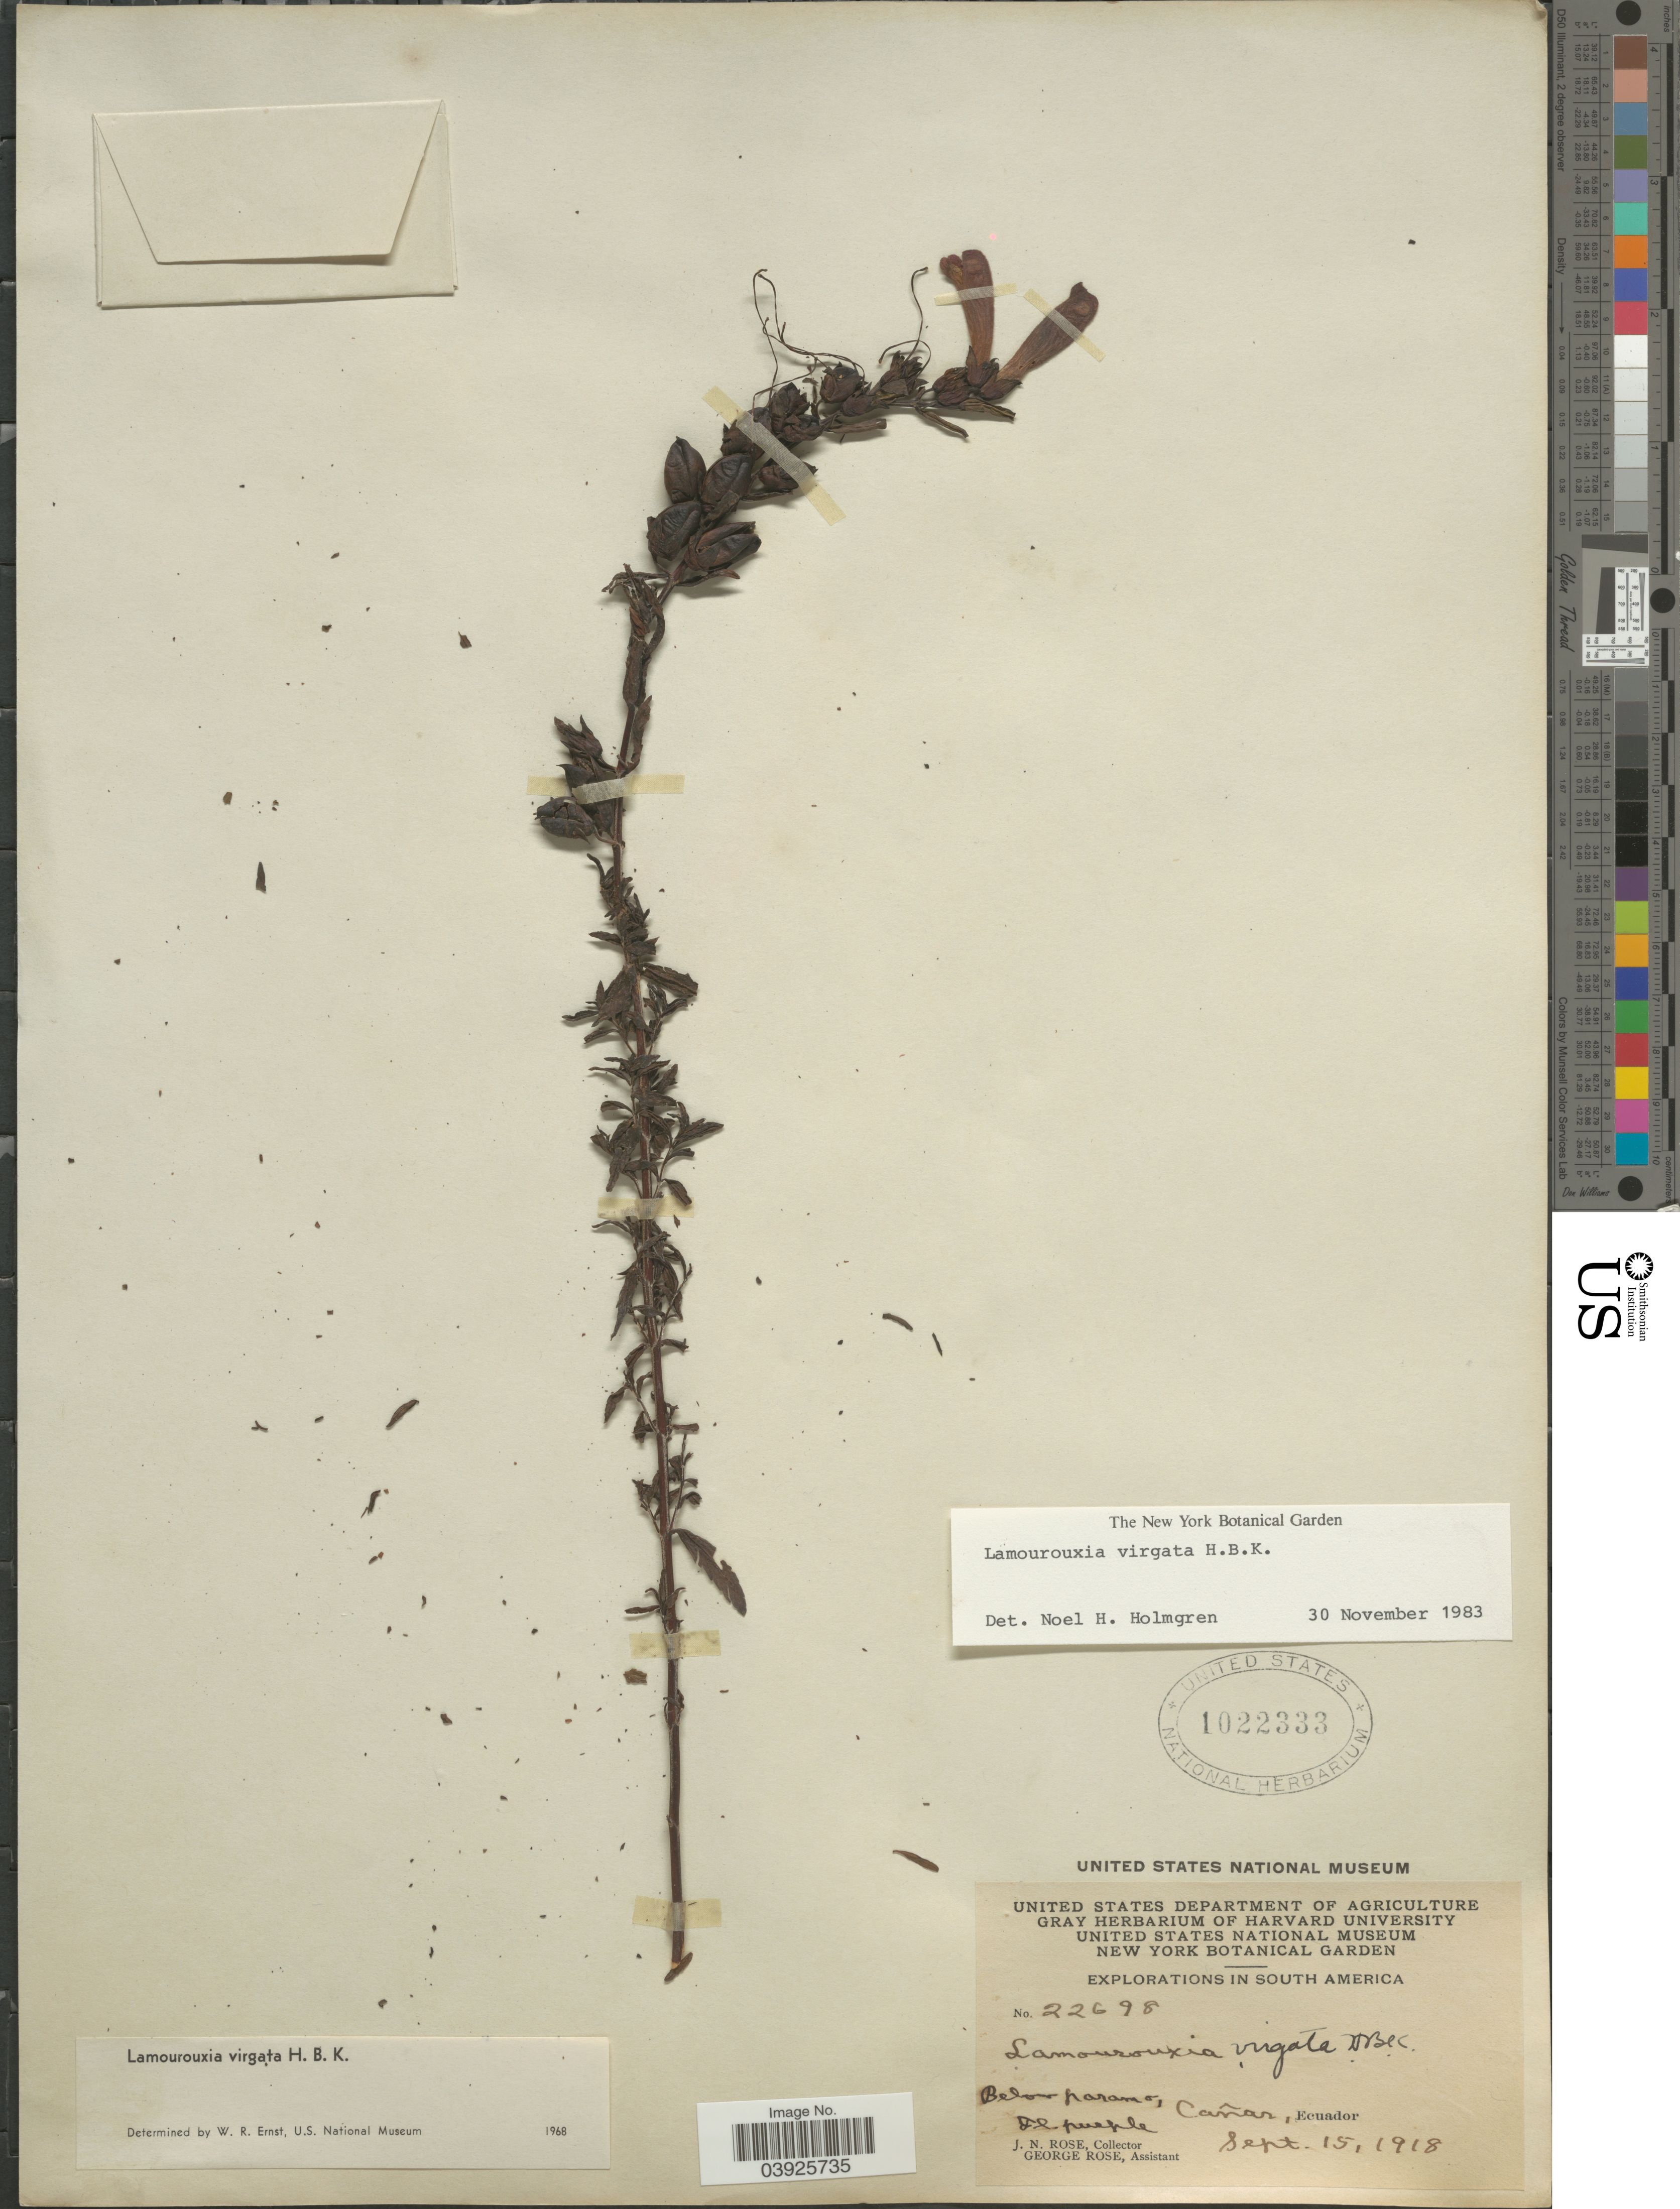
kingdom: Plantae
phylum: Tracheophyta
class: Magnoliopsida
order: Lamiales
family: Orobanchaceae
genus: Lamourouxia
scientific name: Lamourouxia virgata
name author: Kunth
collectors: J. N. Rose & G. Rose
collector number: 22698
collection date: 1918-09-15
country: Ecuador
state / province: Cañar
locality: Below paramo.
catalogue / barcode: US 1022333